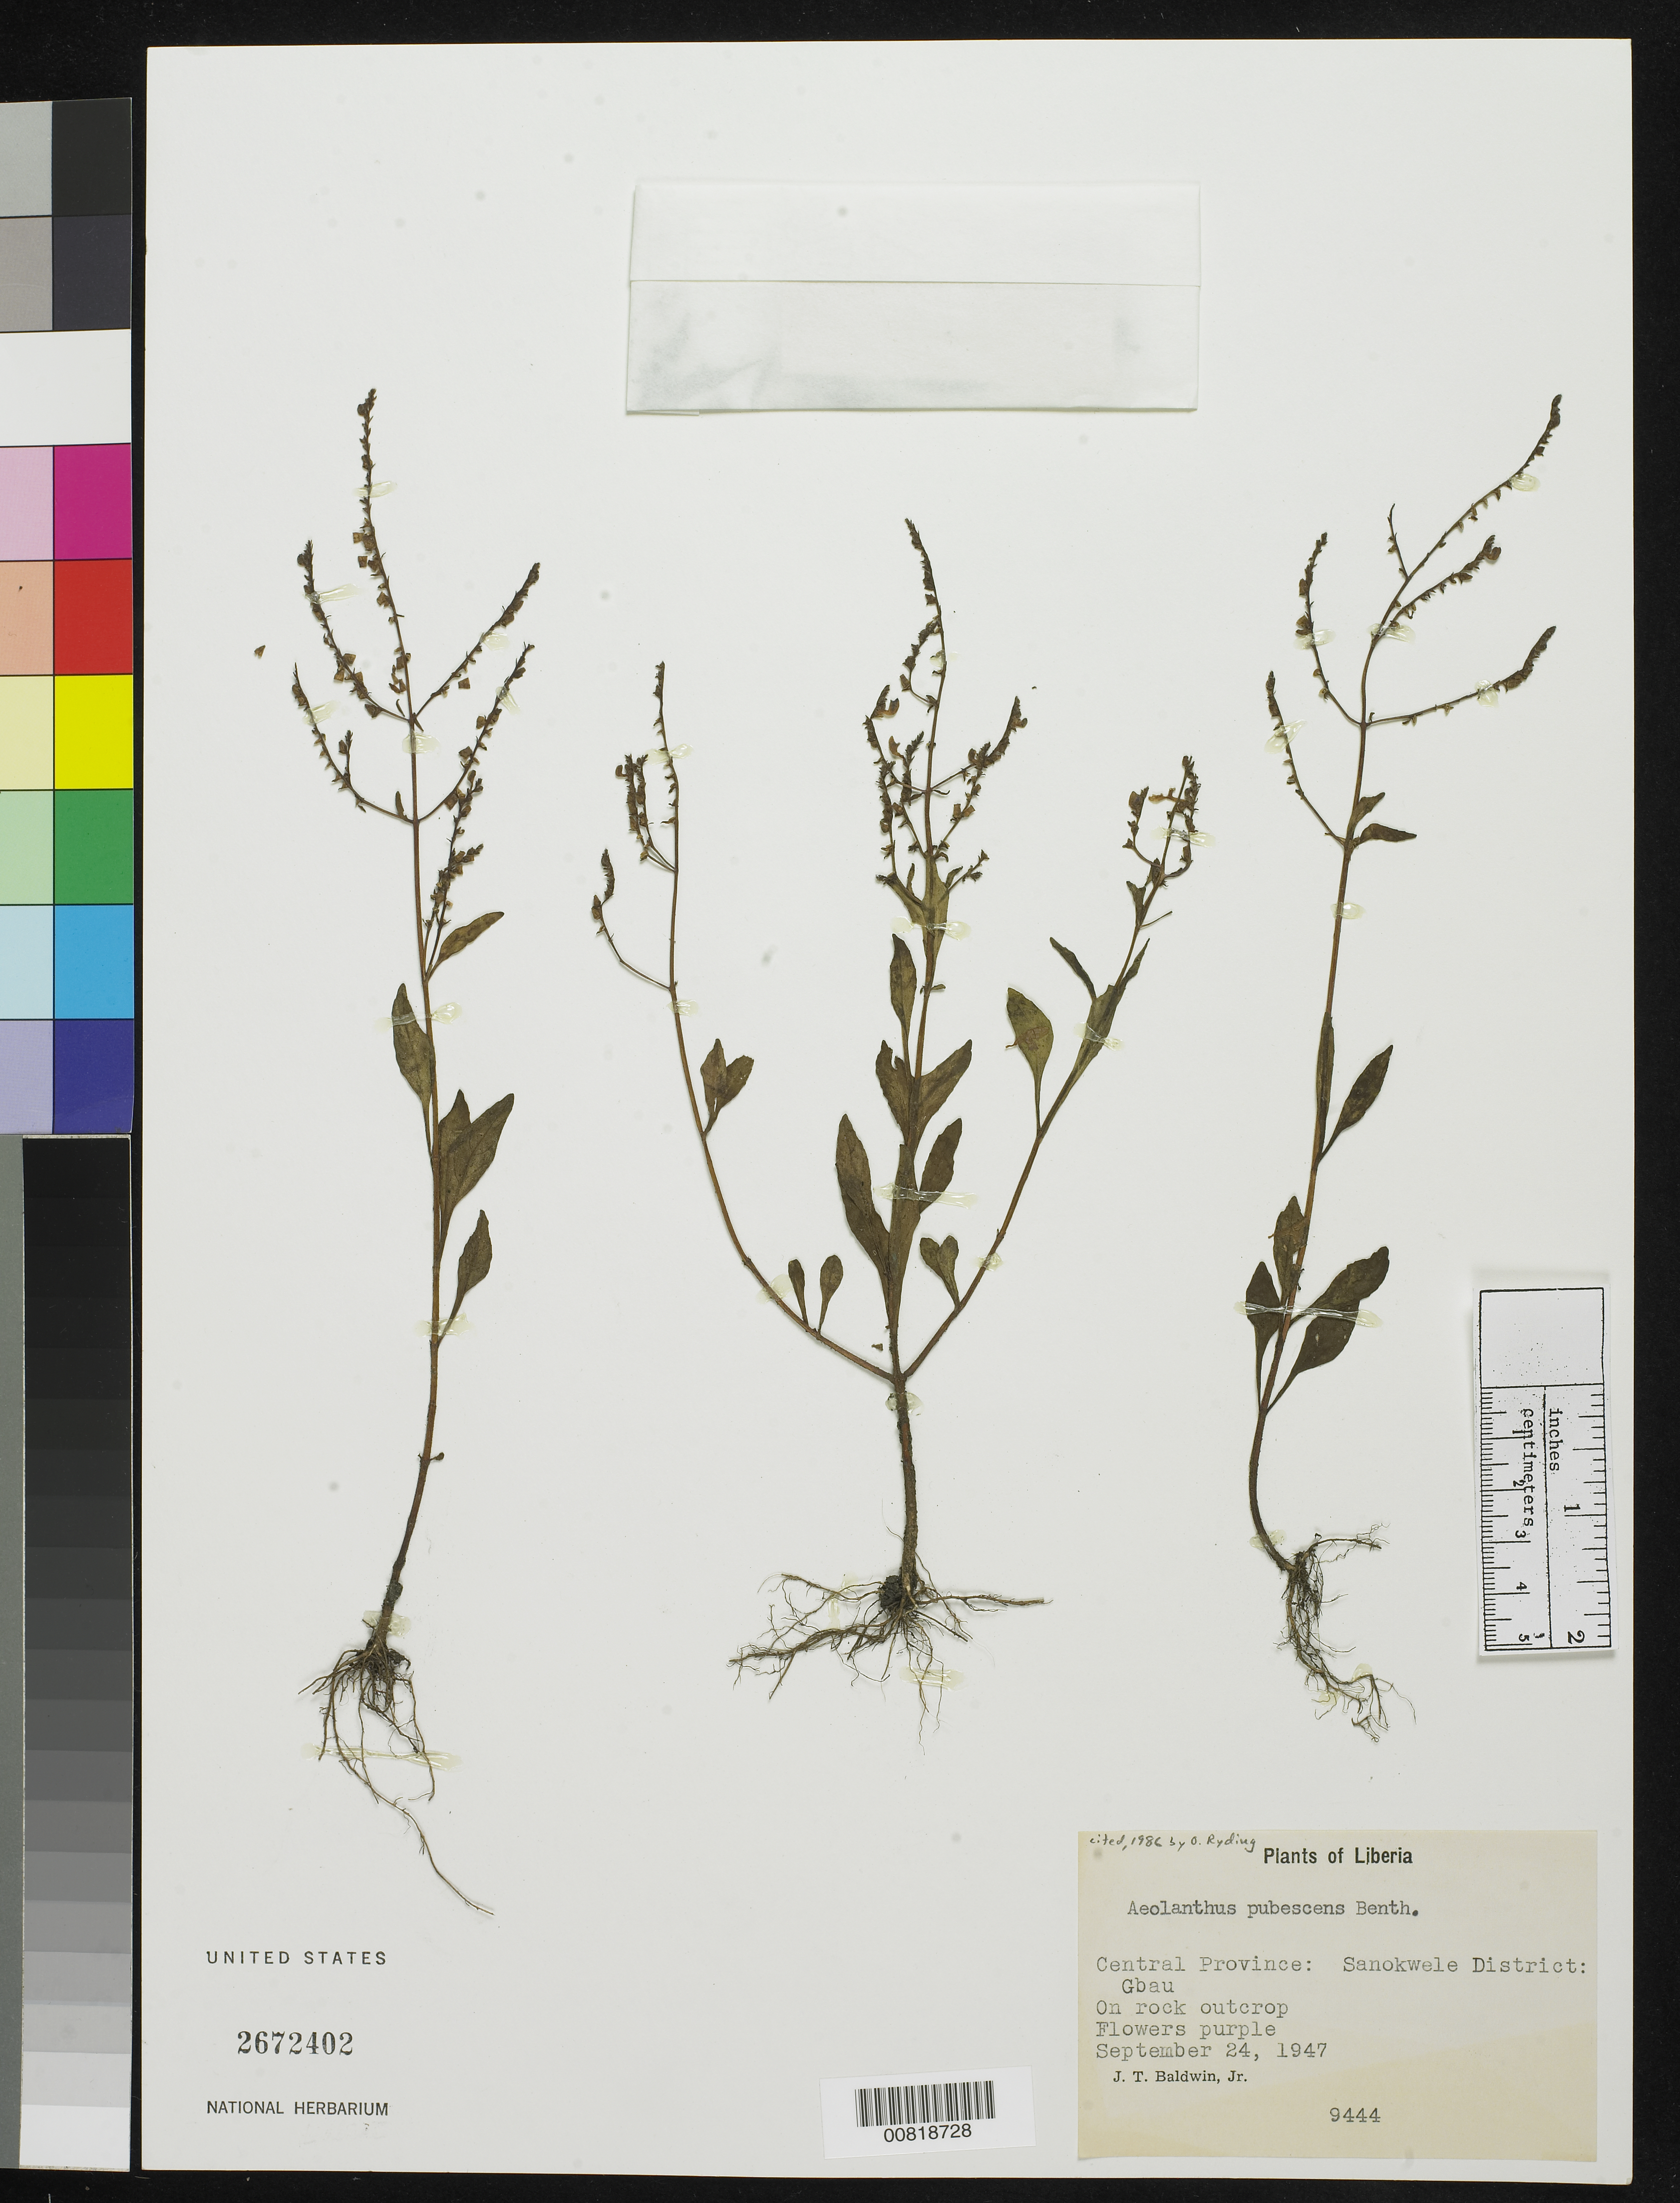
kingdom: Plantae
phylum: Tracheophyta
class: Magnoliopsida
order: Lamiales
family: Lamiaceae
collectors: J. T. Baldwin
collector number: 9444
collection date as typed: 24 Sep 1947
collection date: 1947-09-24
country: Liberia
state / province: Nimba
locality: Central Province: Sanokwele District, Gbau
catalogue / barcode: US 2672402